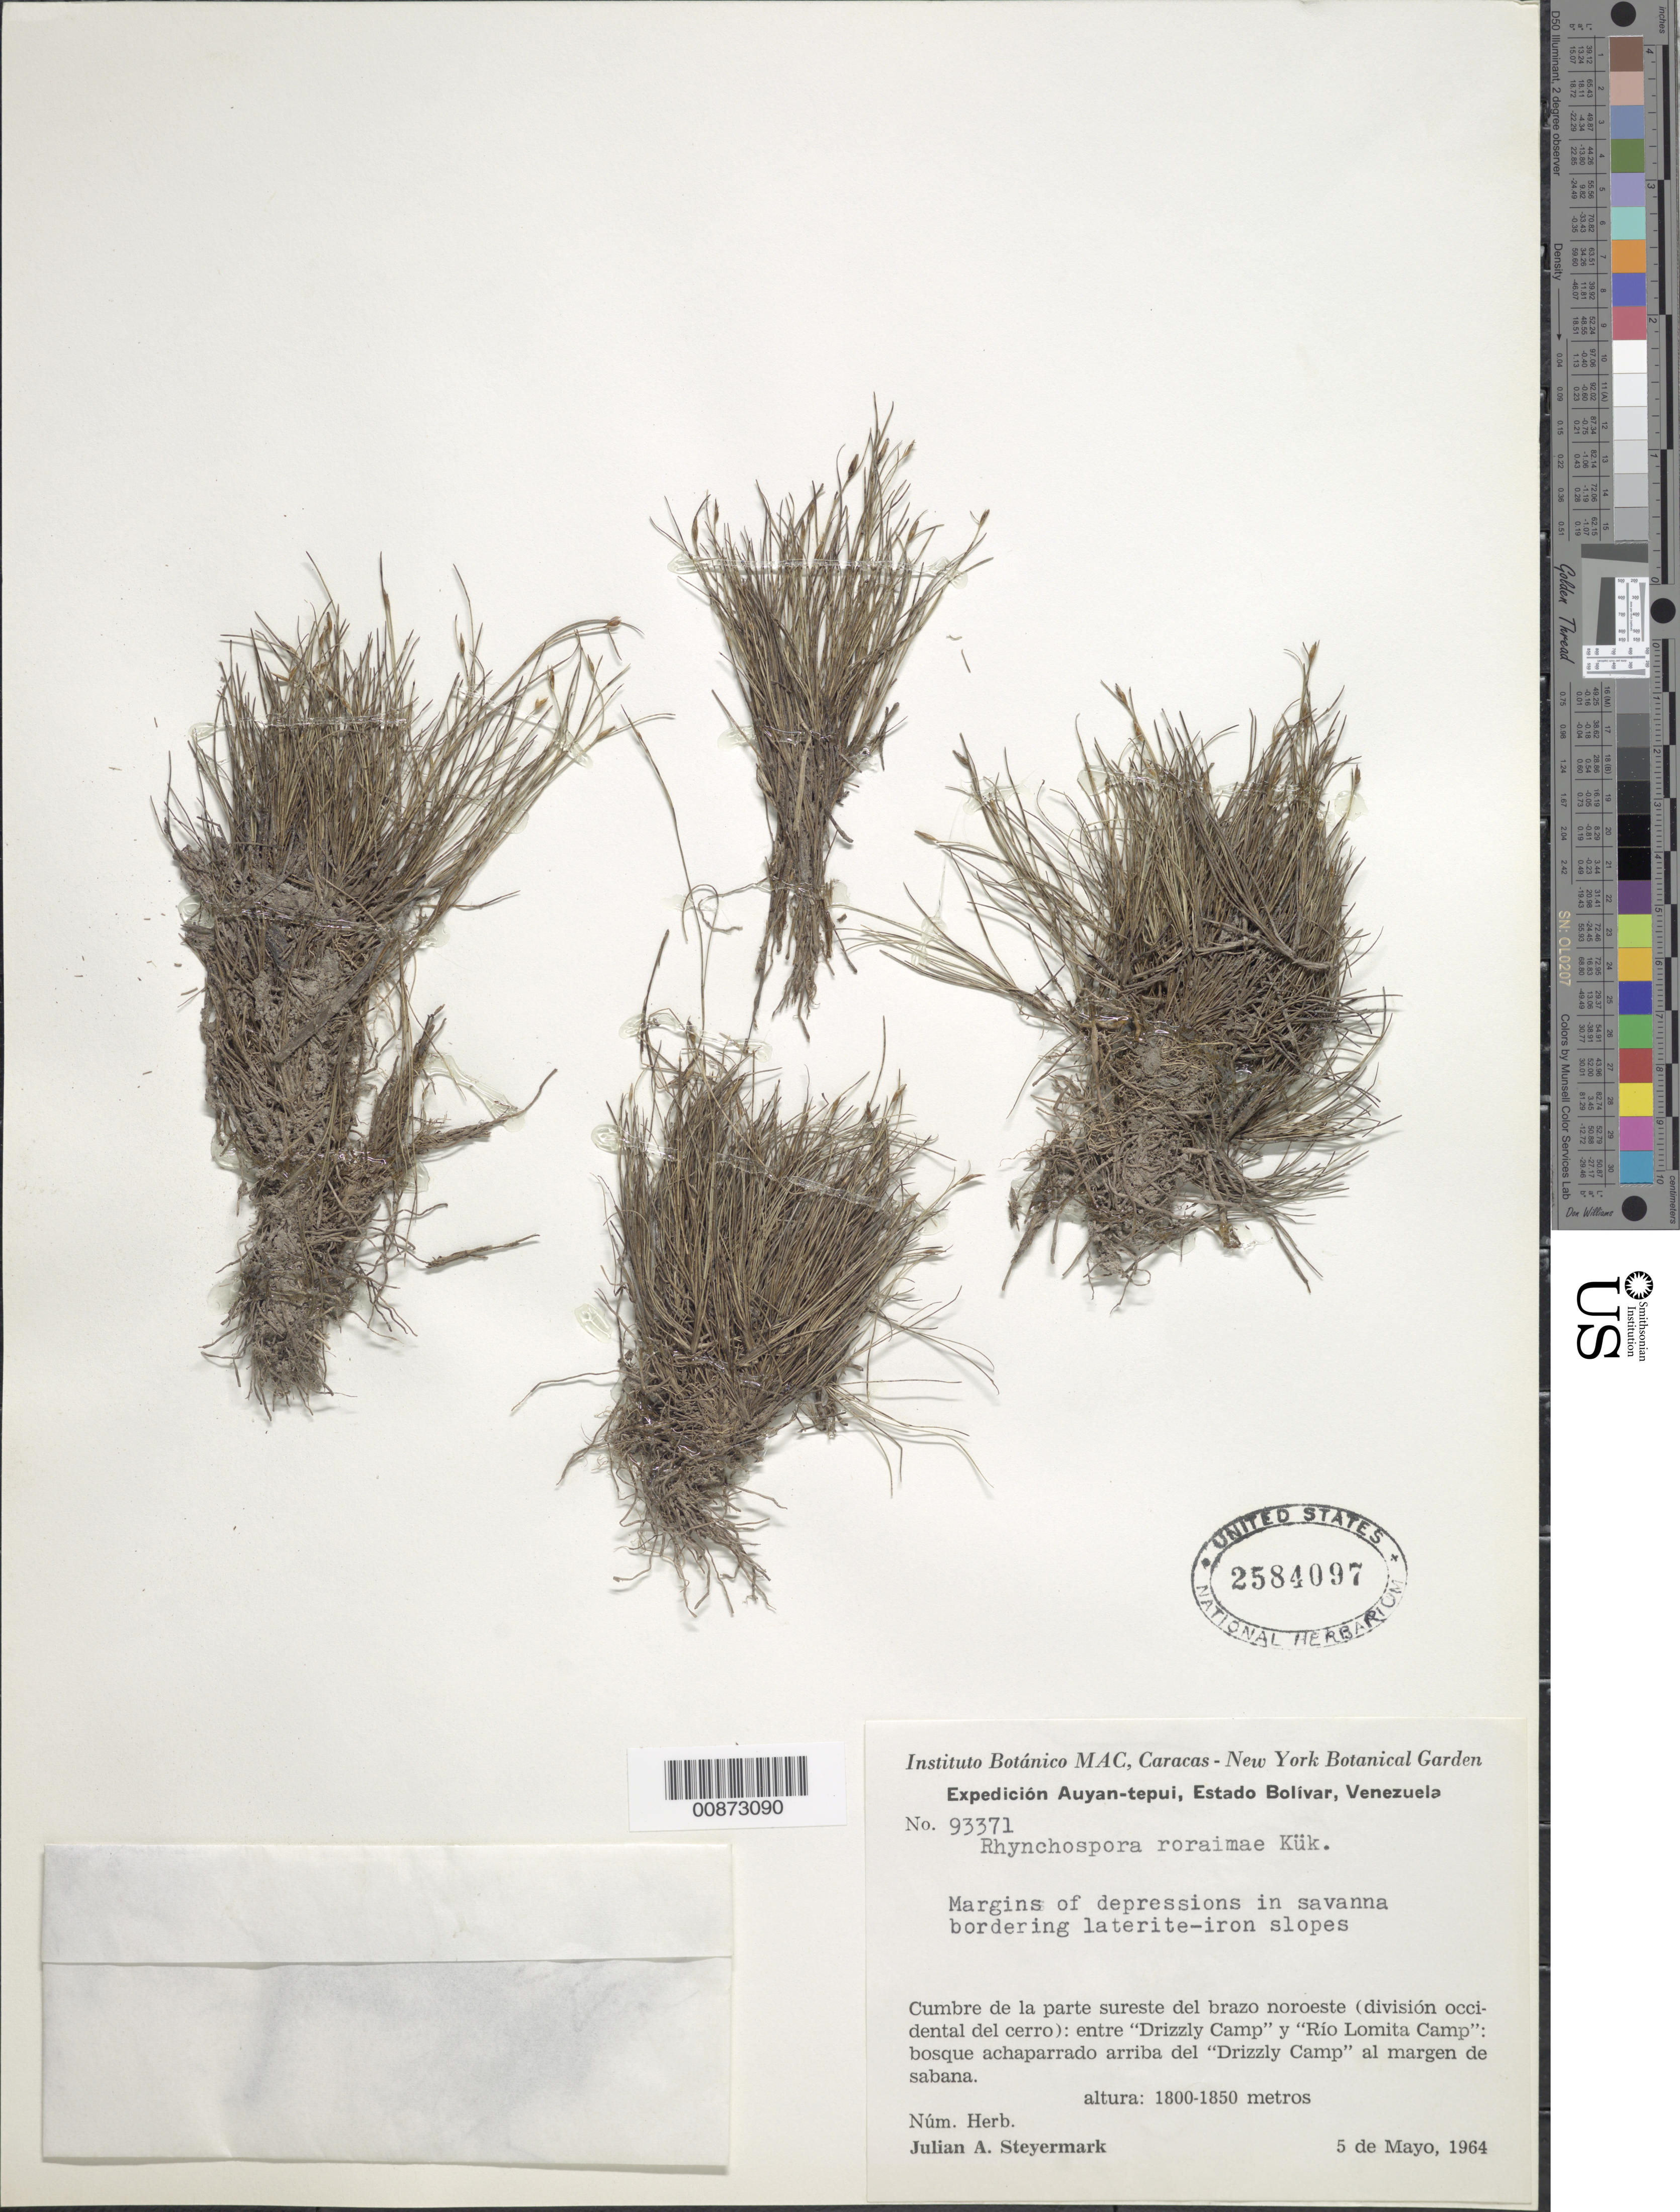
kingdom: Plantae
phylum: Tracheophyta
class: Liliopsida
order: Poales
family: Cyperaceae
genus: Rhynchospora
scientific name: Rhynchospora roraimae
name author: Kük.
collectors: J. Steyermark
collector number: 93371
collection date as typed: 5-May-64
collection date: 1964-05-05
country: Venezuela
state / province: Bolívar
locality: Auyan-tepuí, cumbre de la parte sureste del brazo noroeste (division occidental del cerro): entre "Drizzly Camp" y "Río Lomita Camp"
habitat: Margins of depressions in savanna bordering laterite-iron slopes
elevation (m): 1800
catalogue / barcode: US 2584097